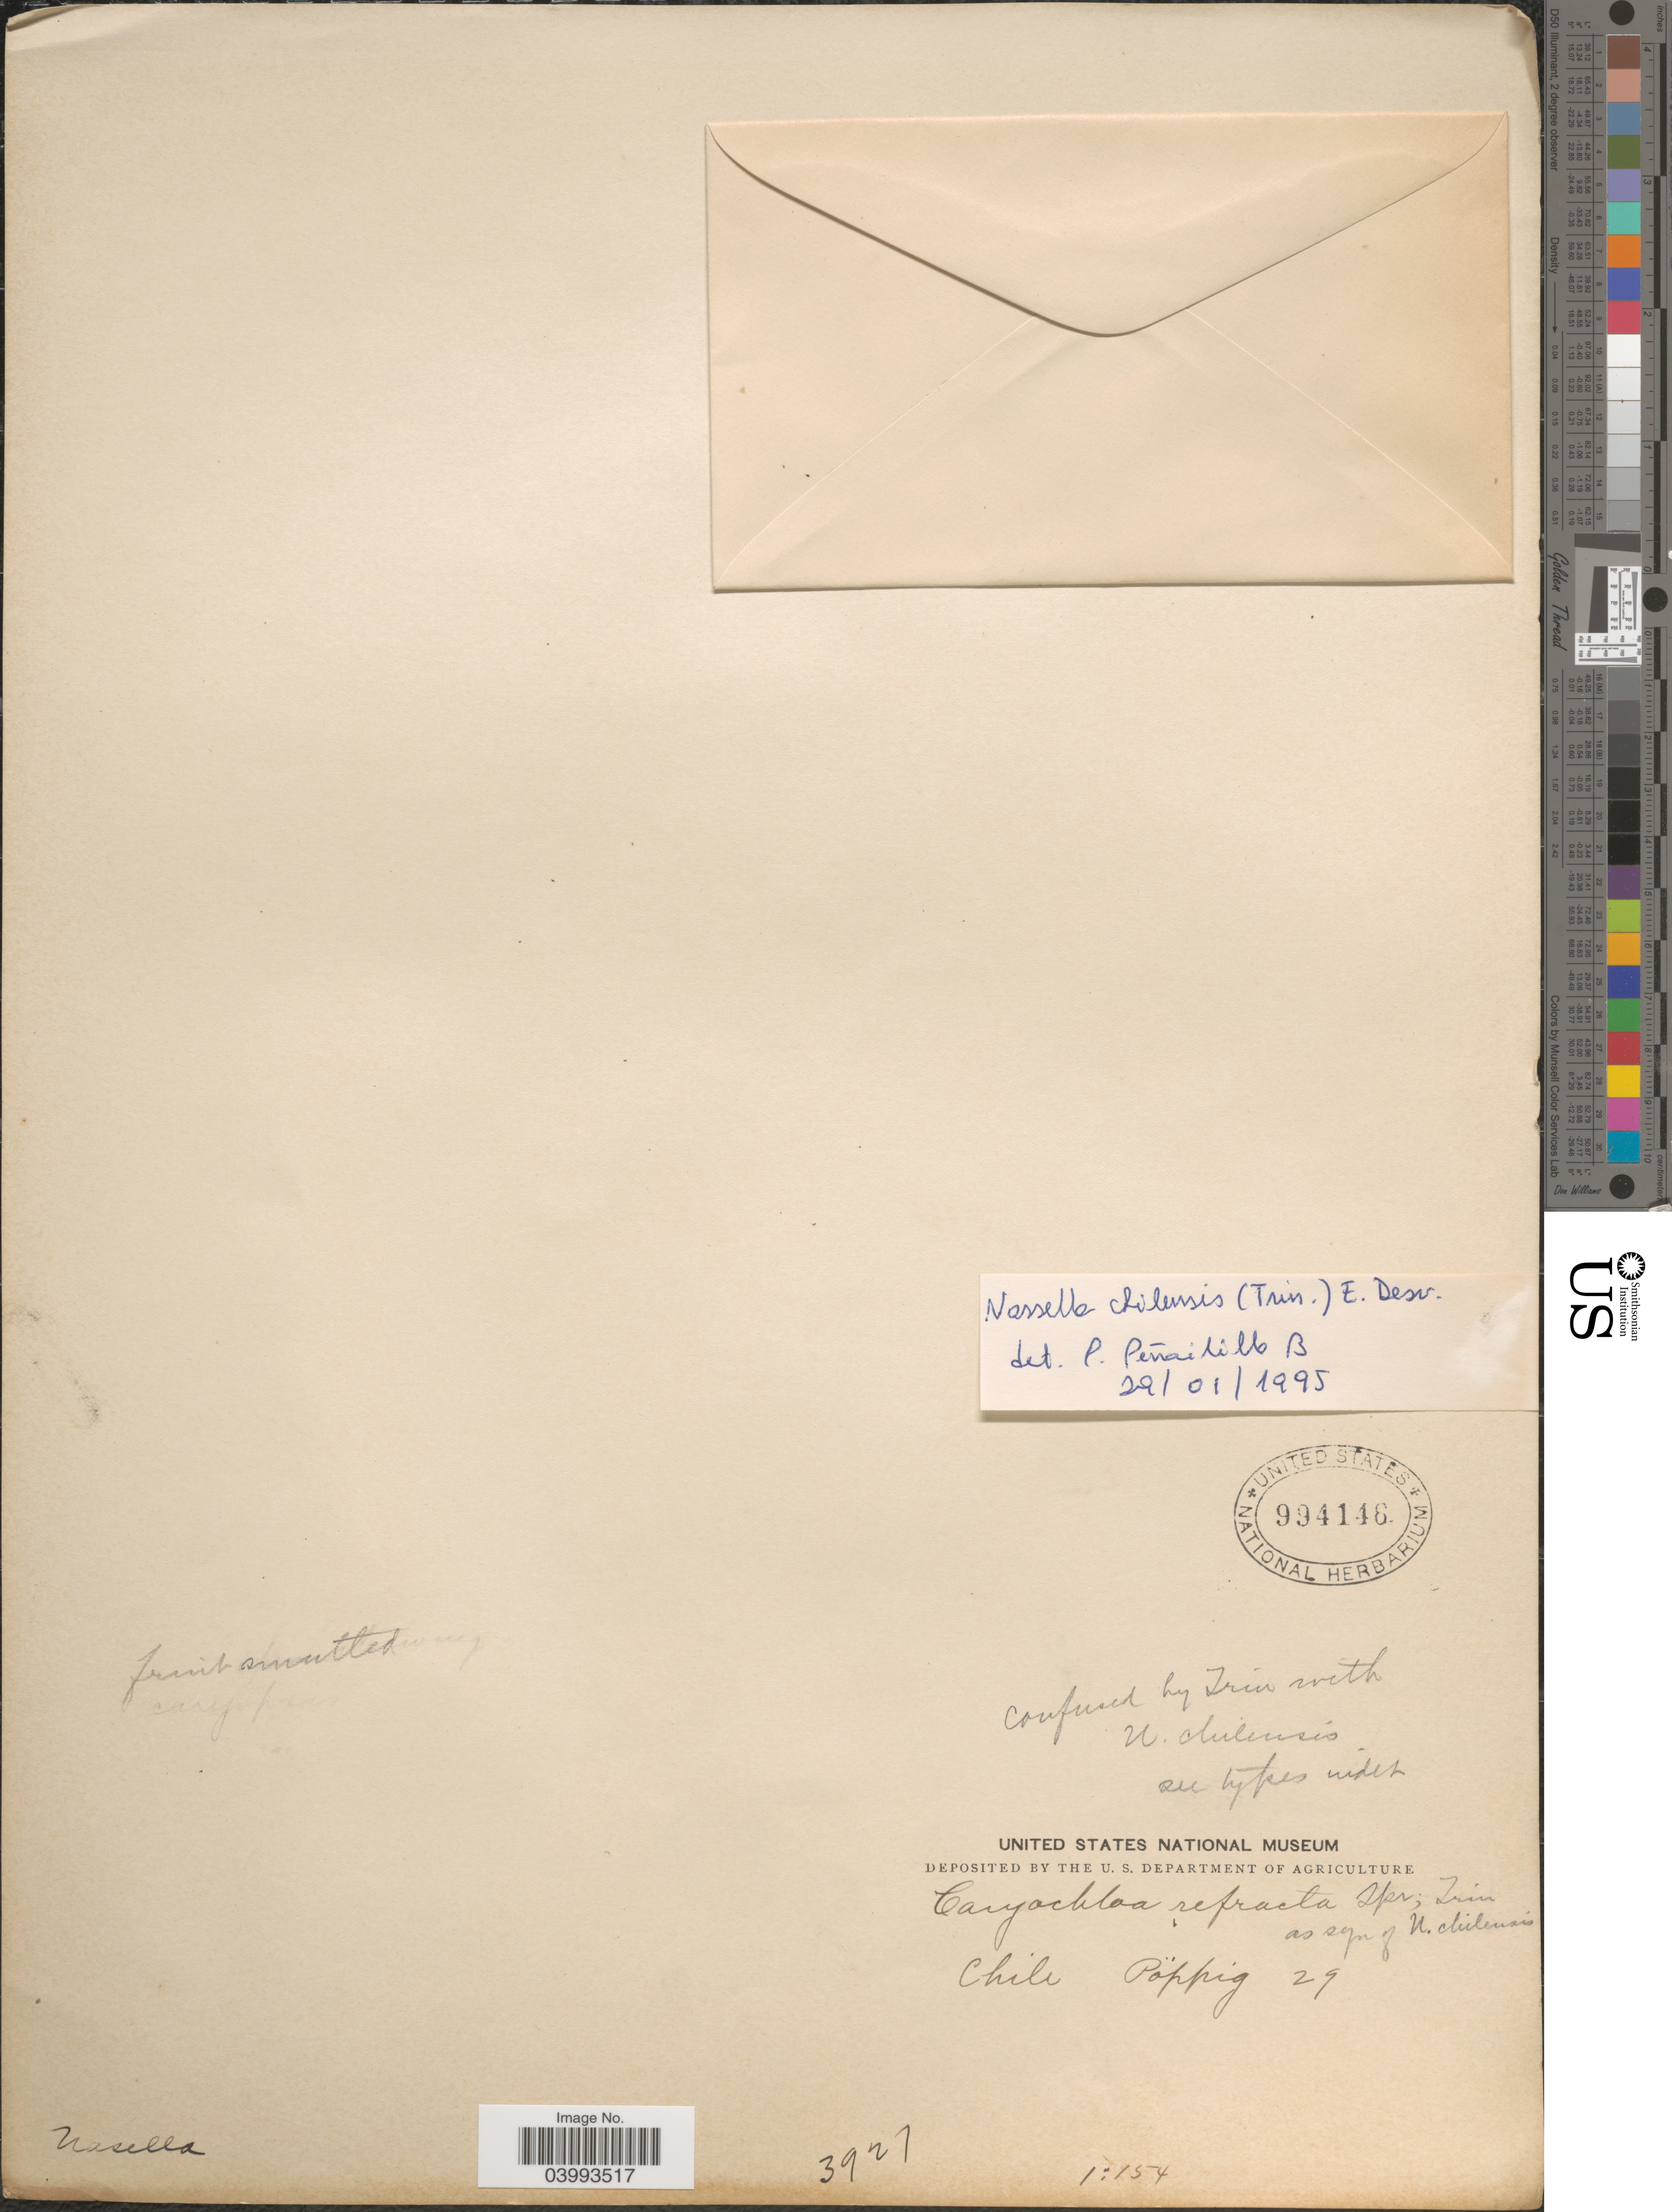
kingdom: Plantae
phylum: Tracheophyta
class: Liliopsida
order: Poales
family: Poaceae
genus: Nassella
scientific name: Nassella chilensis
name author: (Trin.) É. Desv.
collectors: -. Poppig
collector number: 29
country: Chile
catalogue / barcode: US 994146